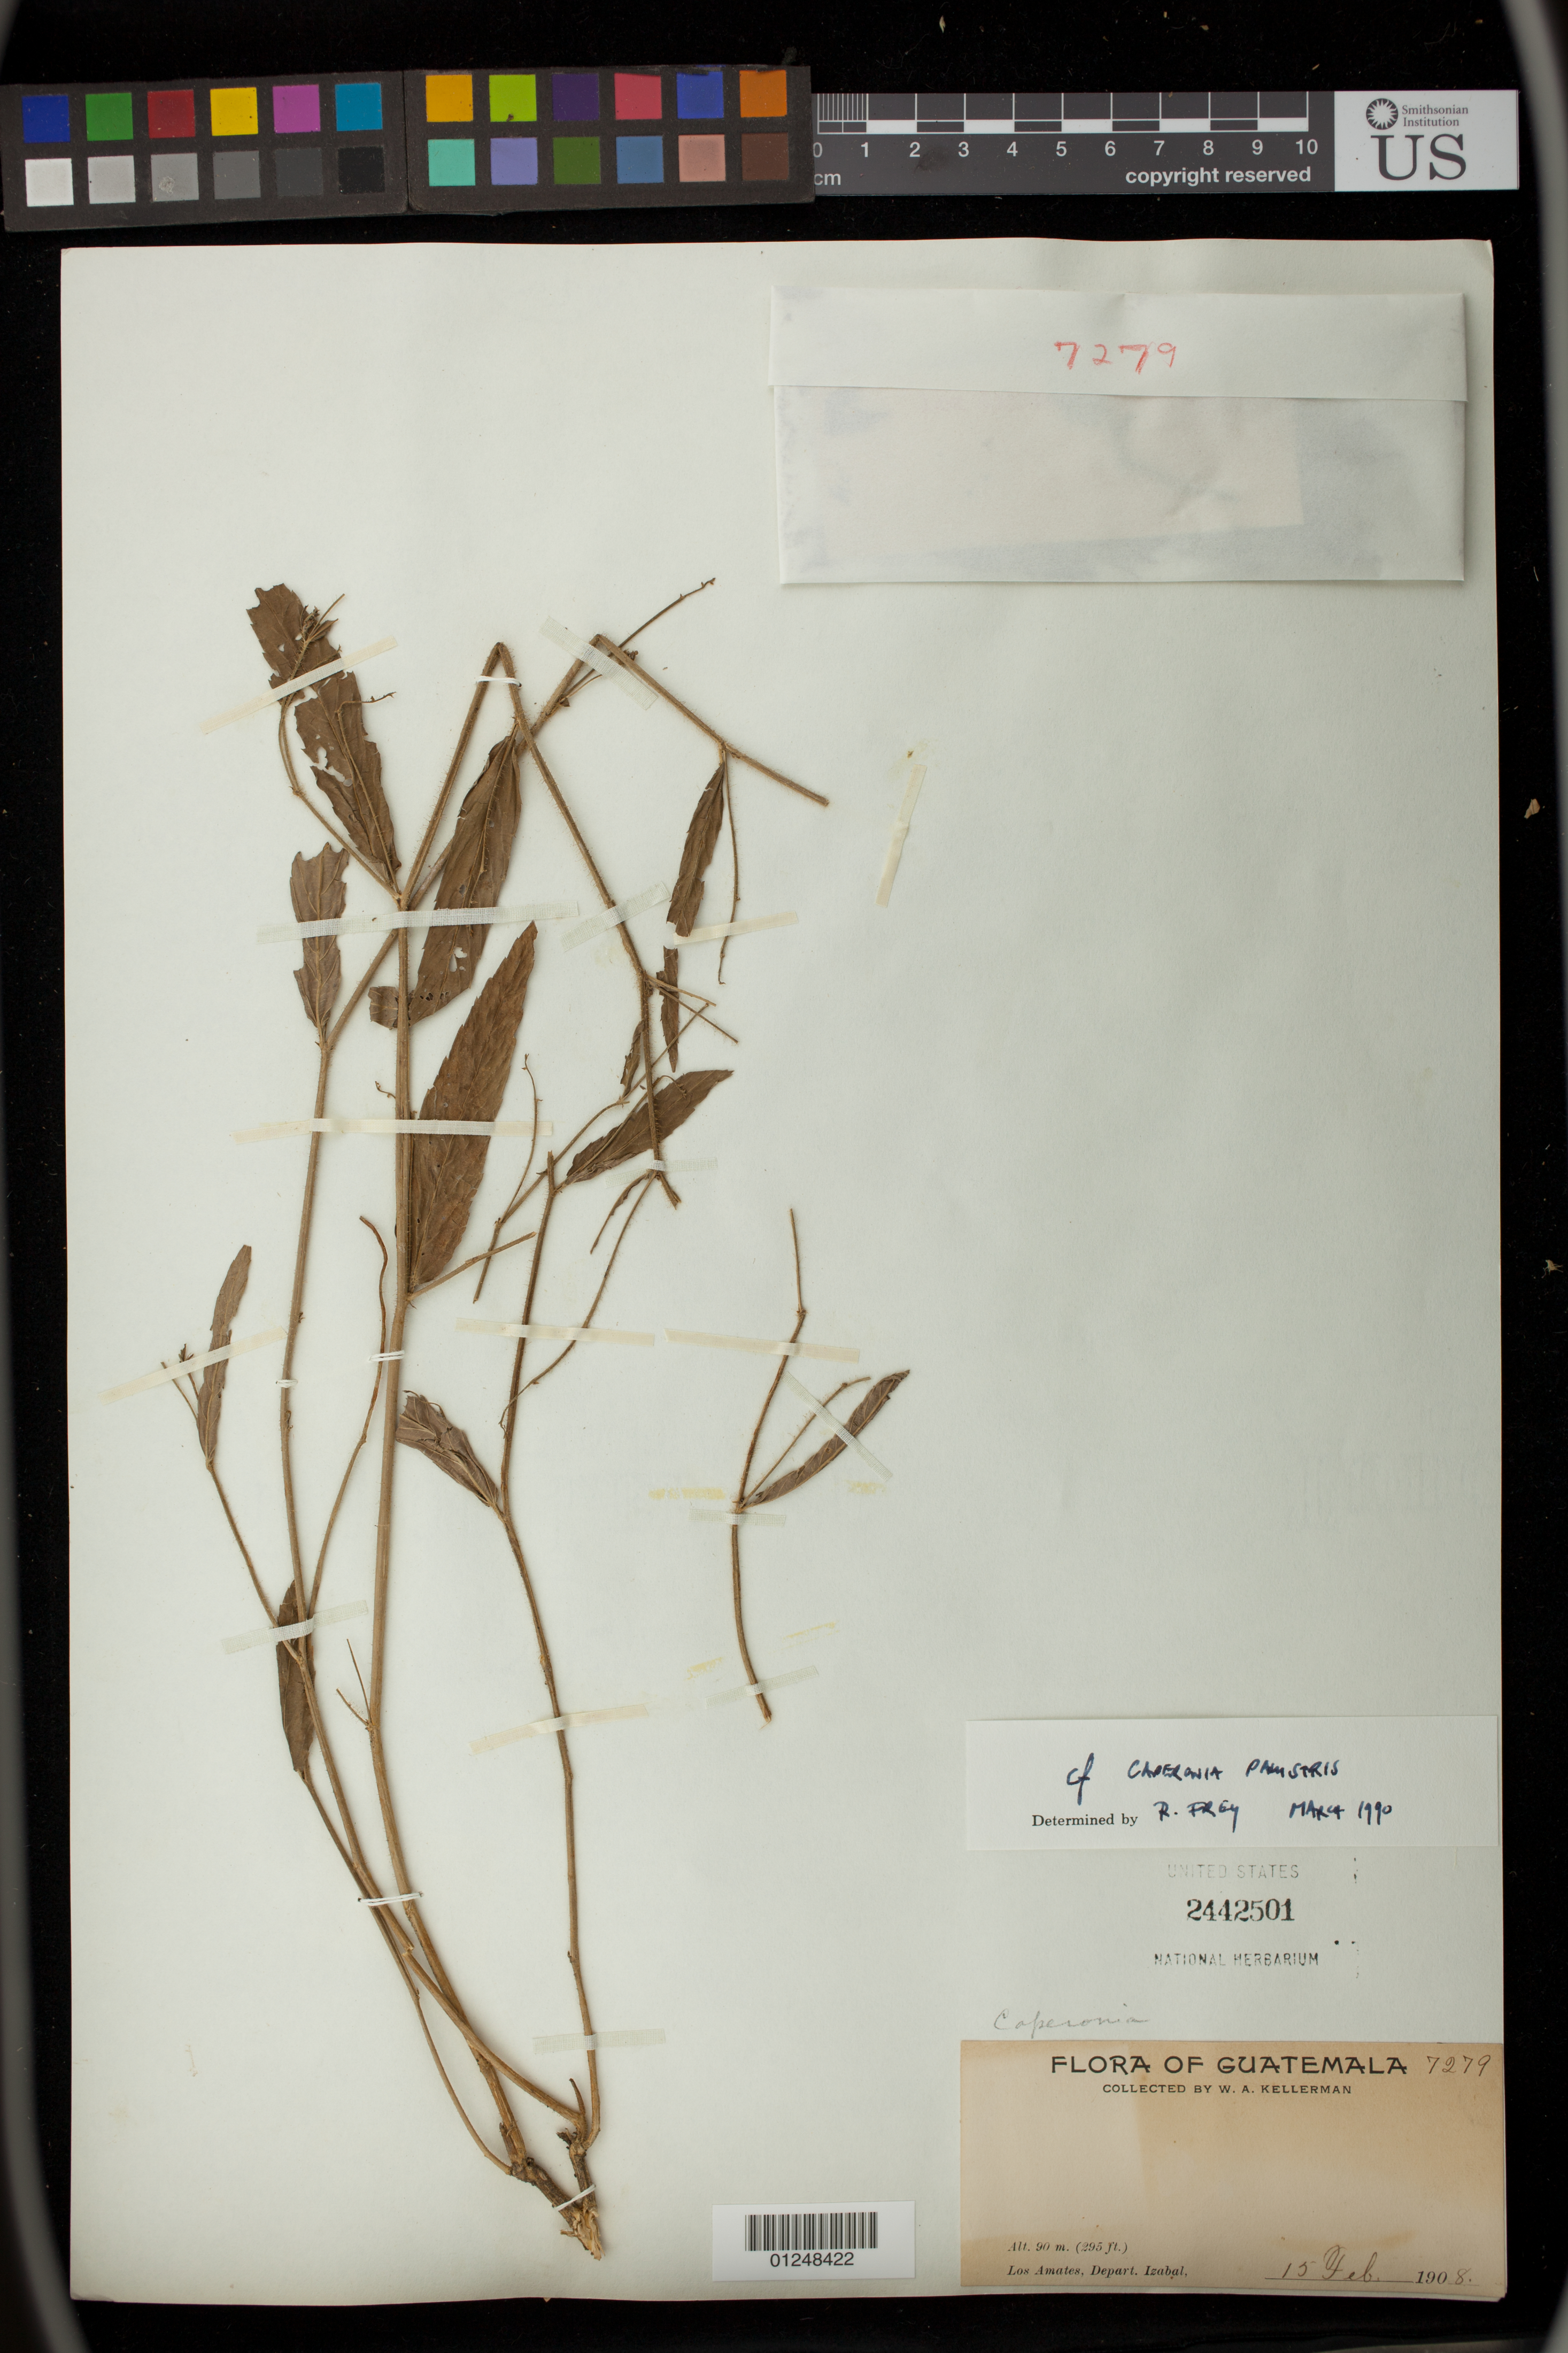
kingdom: Plantae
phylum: Tracheophyta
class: Magnoliopsida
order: Malpighiales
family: Euphorbiaceae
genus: Caperonia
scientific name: Caperonia palustris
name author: (L.) A. St.-Hil.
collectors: W. A. Kellerman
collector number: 7279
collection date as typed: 15 Feb 1908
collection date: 1908-02-15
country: Guatemala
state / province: Izabal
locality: Los Amates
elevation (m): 90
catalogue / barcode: US 2442501